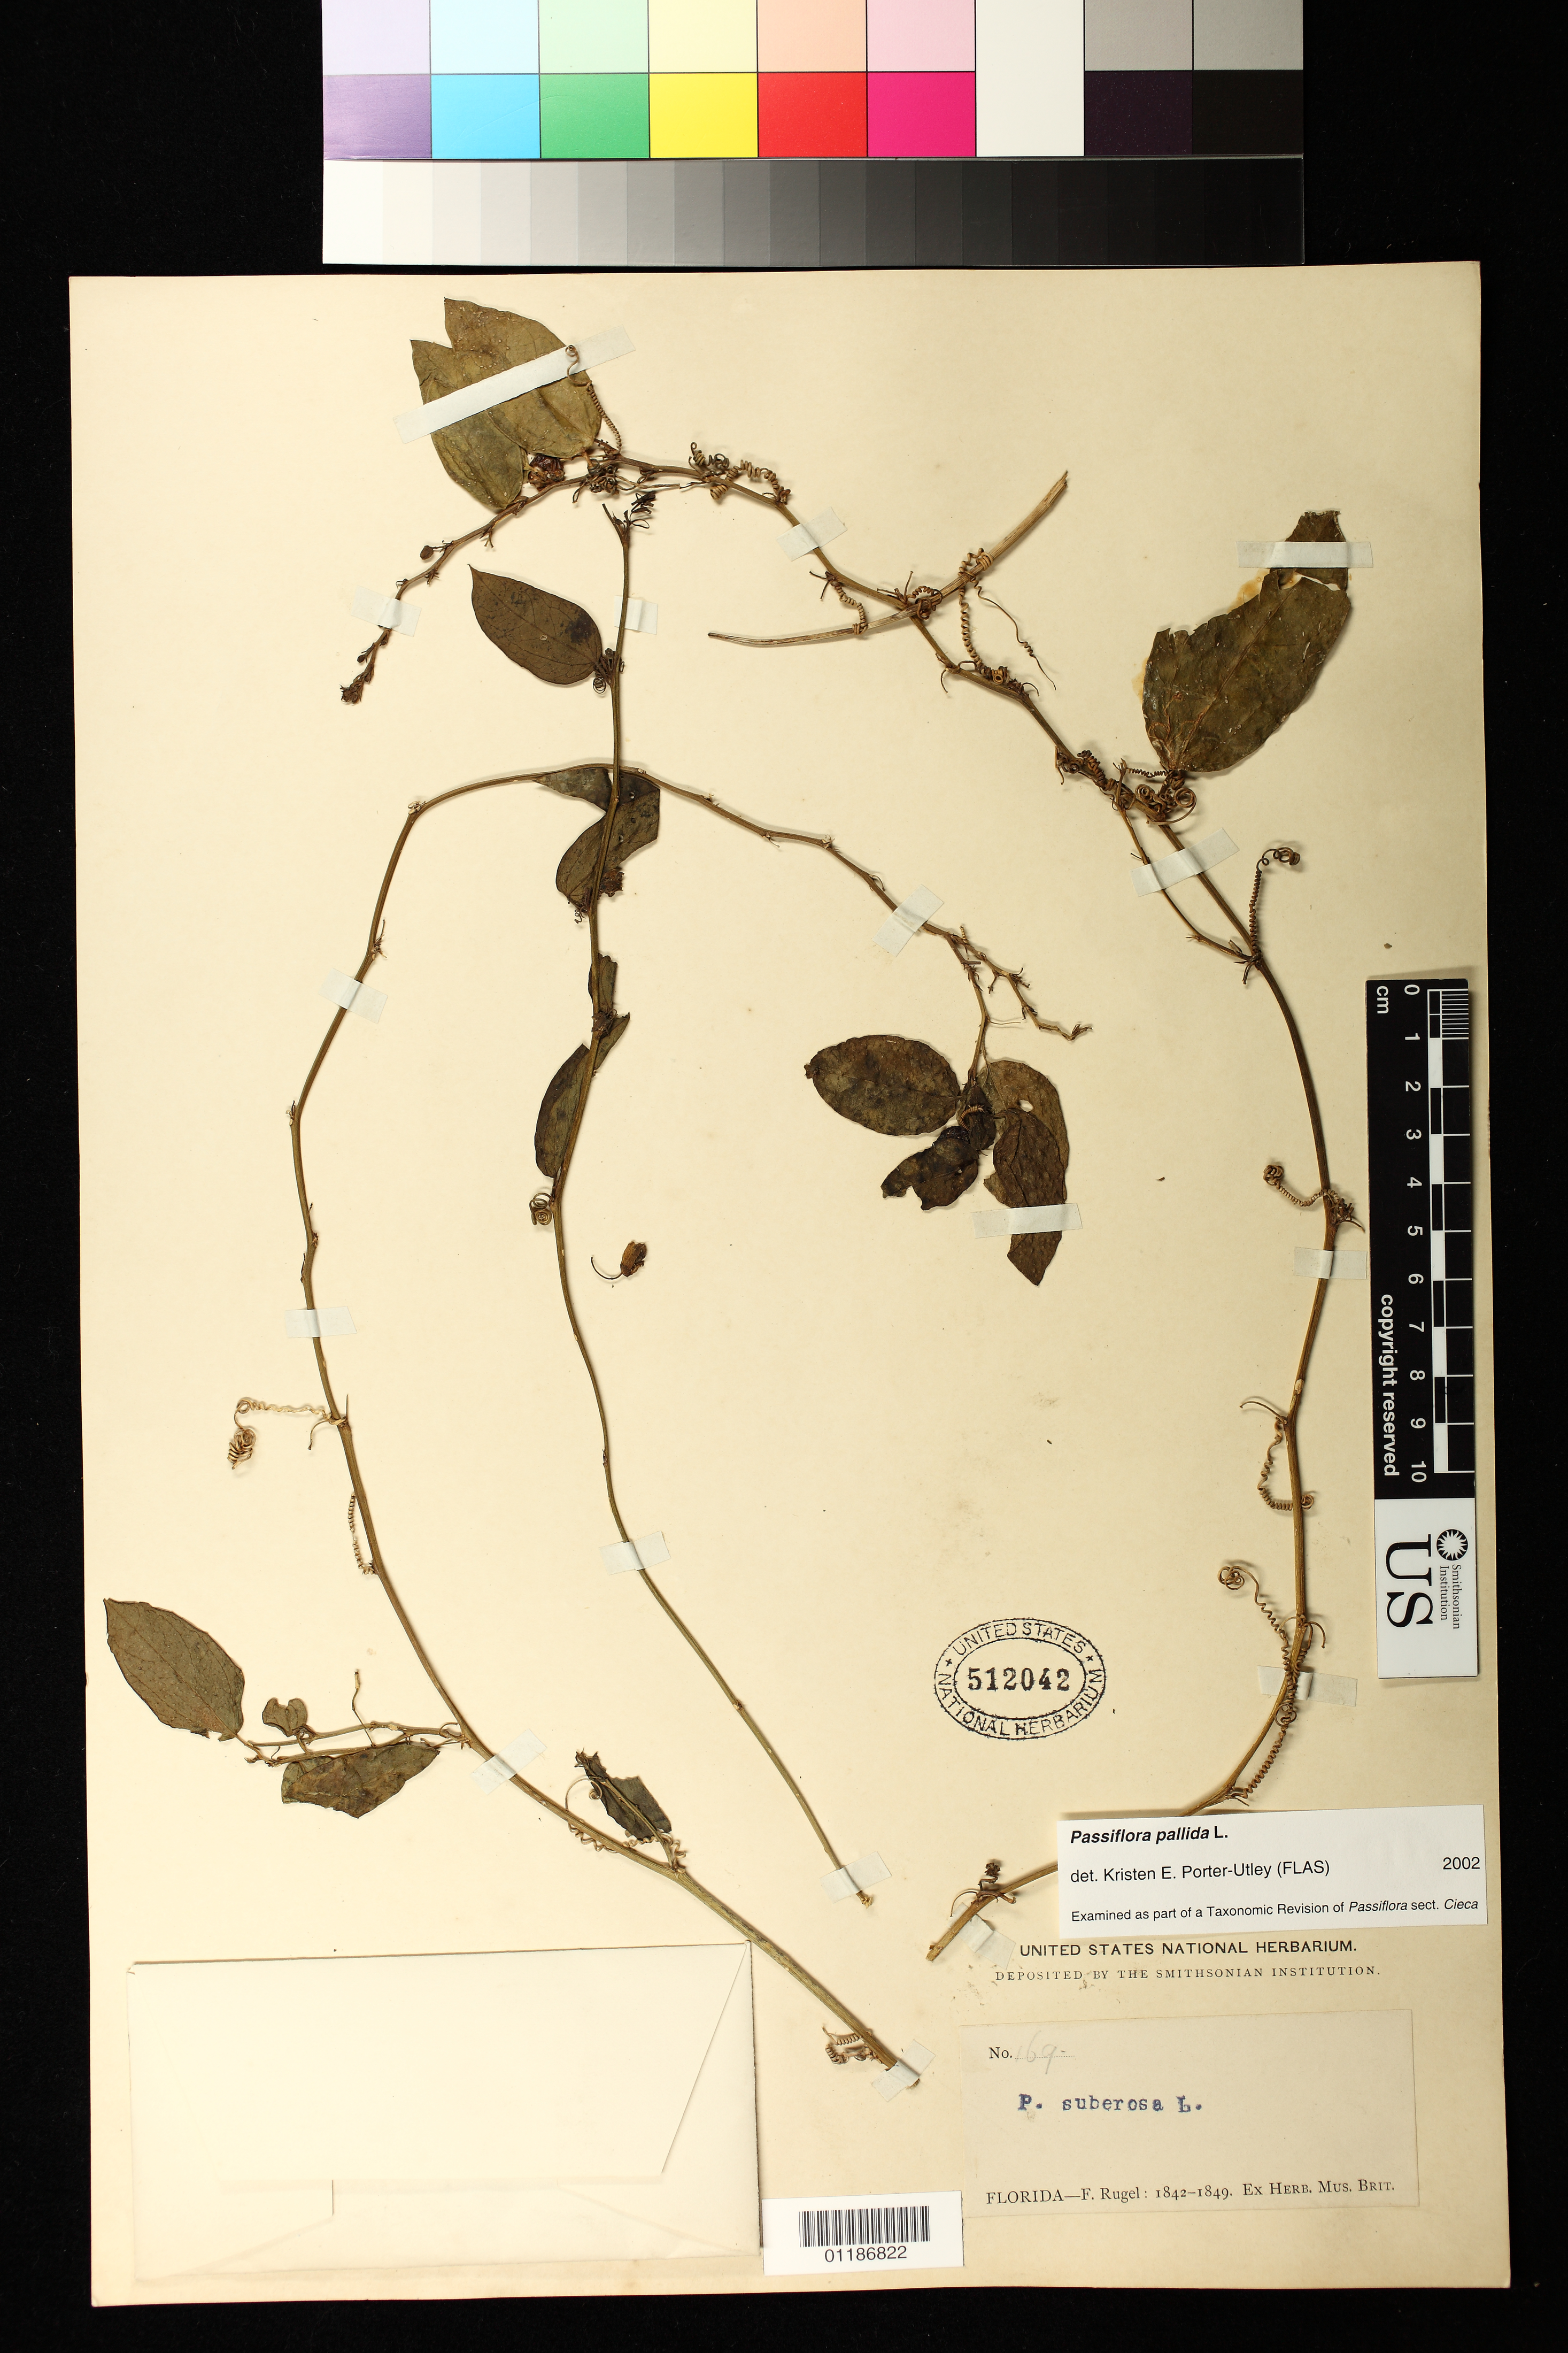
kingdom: Plantae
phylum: Tracheophyta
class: Magnoliopsida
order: Malpighiales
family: Passifloraceae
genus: Passiflora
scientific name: Passiflora pallida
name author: L.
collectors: J. Rugel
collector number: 169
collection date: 1842/1849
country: United States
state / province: Florida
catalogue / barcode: US 512042